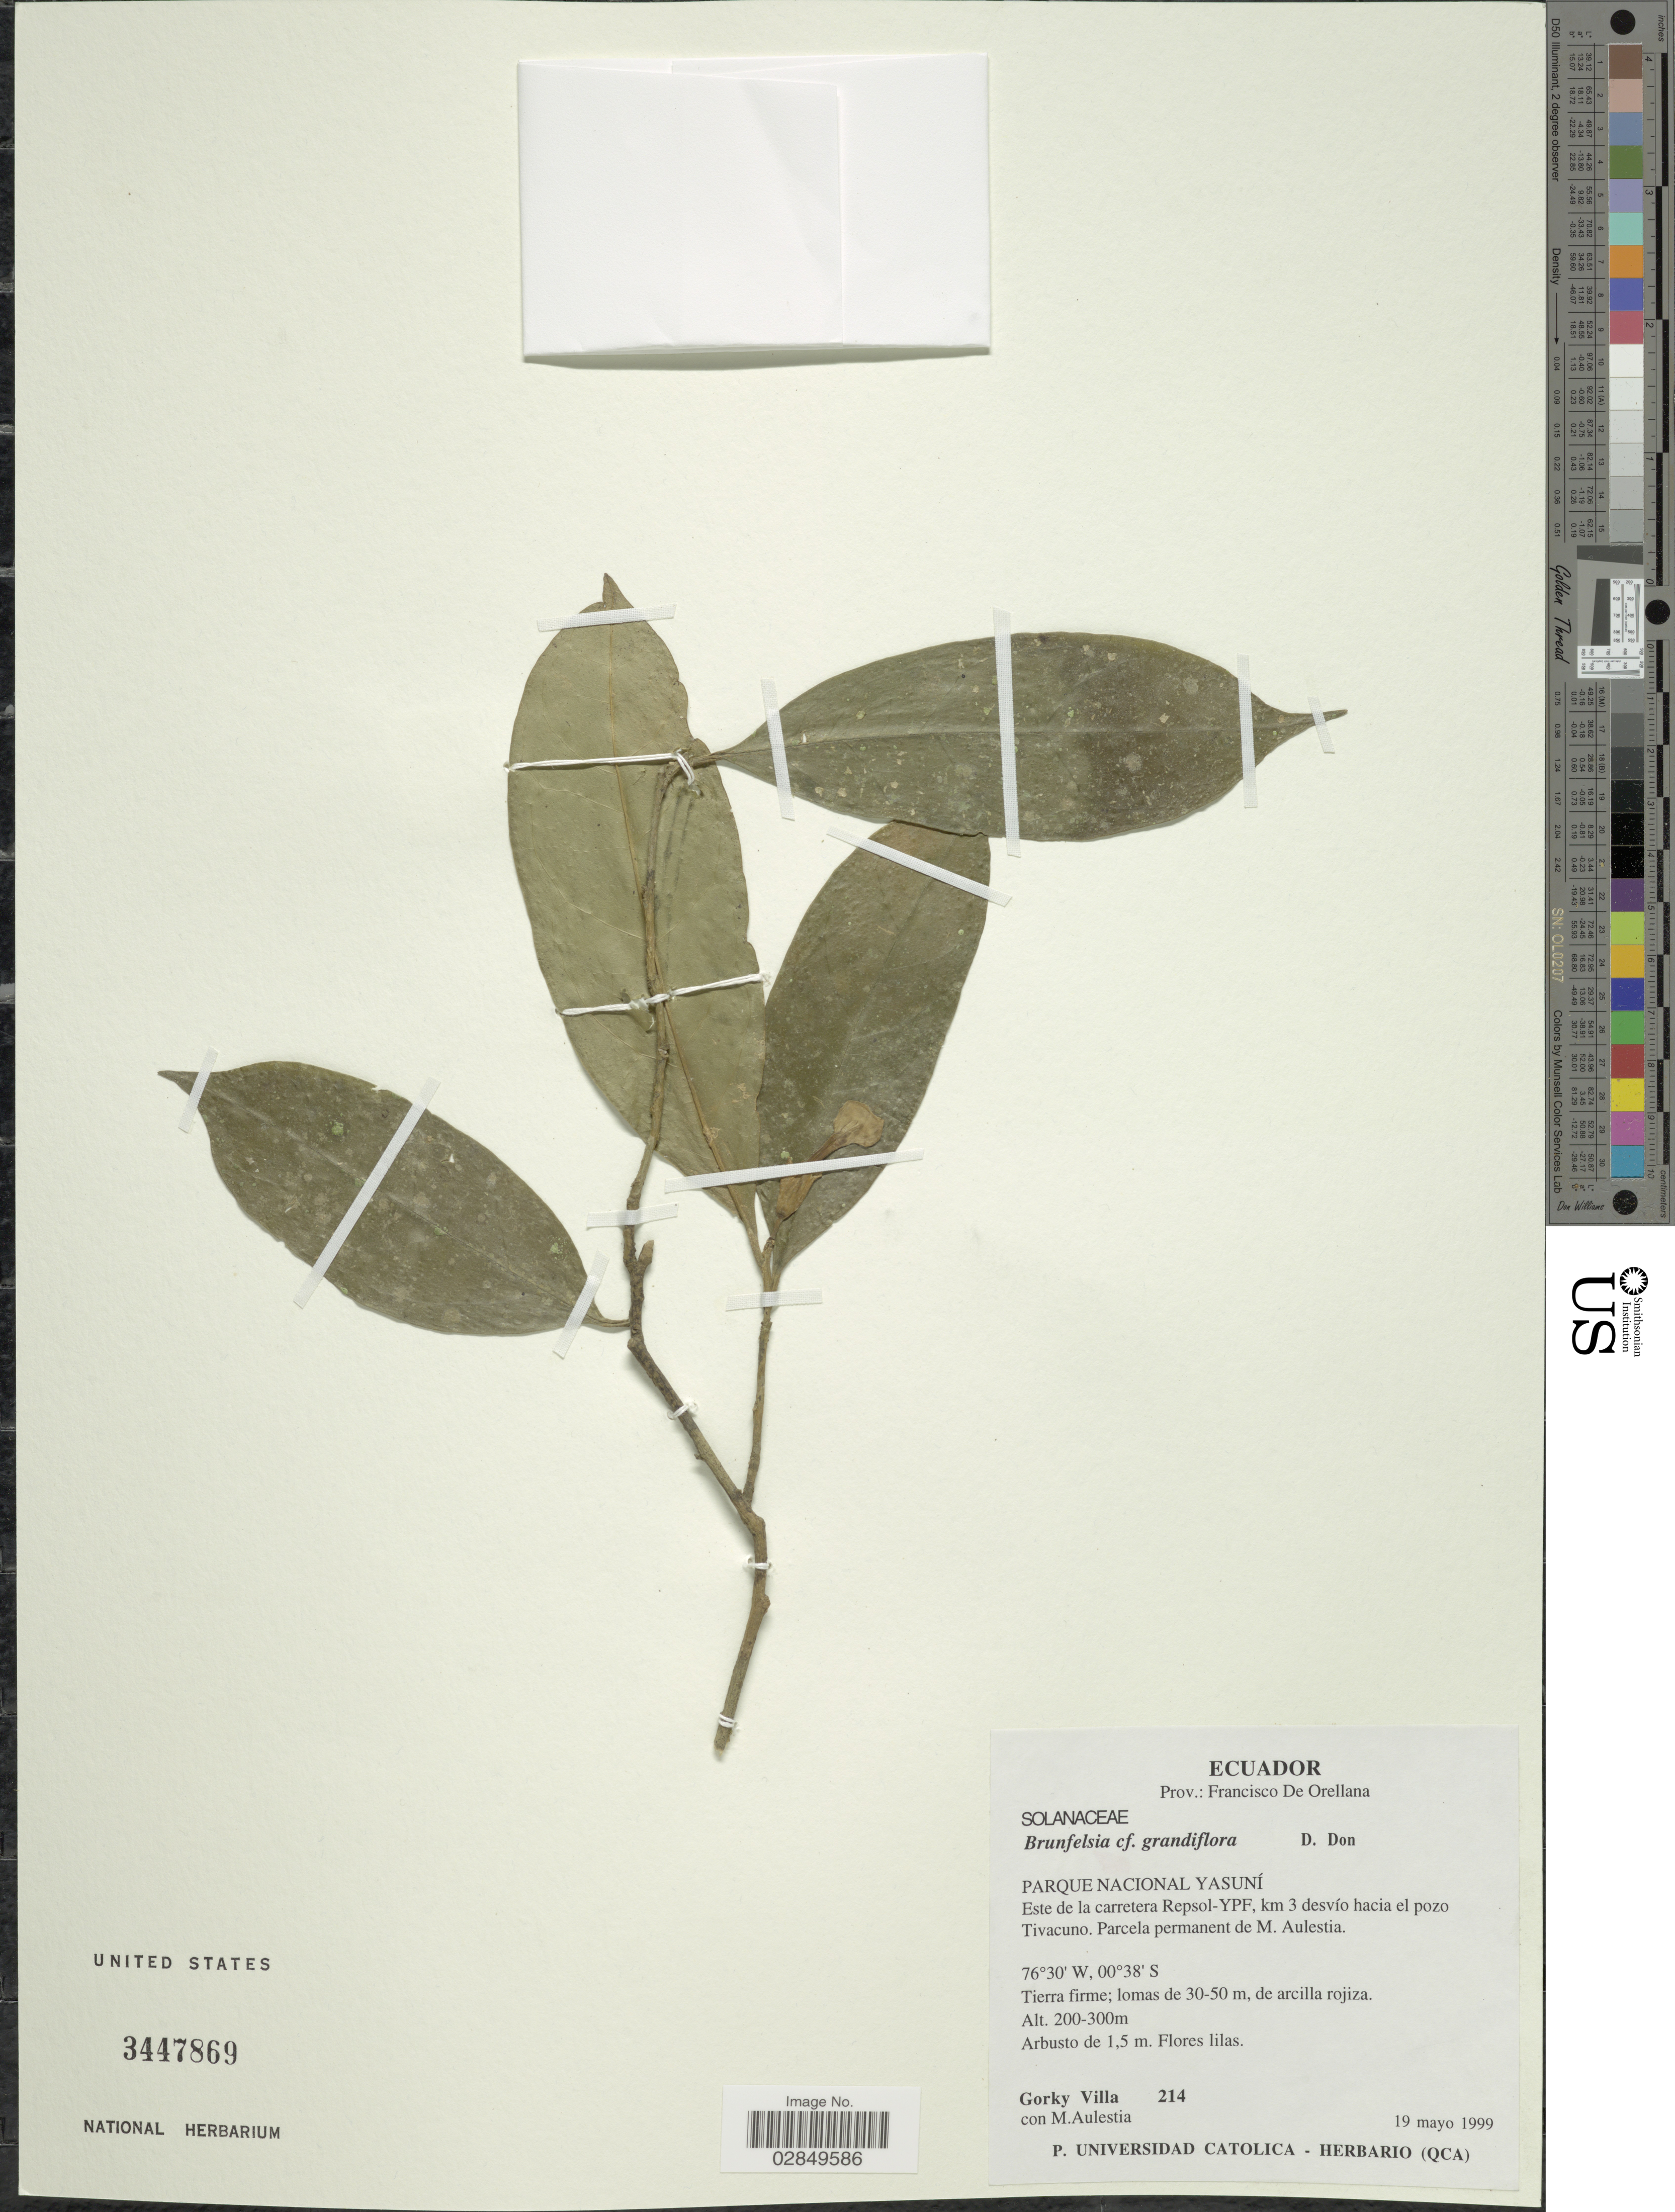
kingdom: Plantae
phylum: Tracheophyta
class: Magnoliopsida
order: Solanales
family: Solanaceae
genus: Brunfelsia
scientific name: Brunfelsia grandiflora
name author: D. Don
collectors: G. Villa & M. Aulestia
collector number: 214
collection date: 1999-05-19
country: Ecuador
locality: Prov. Francisco De Orellana, Parque Nacional Yasuní, Este de la carretera Repsol-YPF, km 3 desvío hacia el pozo Tivacuno.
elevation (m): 200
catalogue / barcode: US 3447869